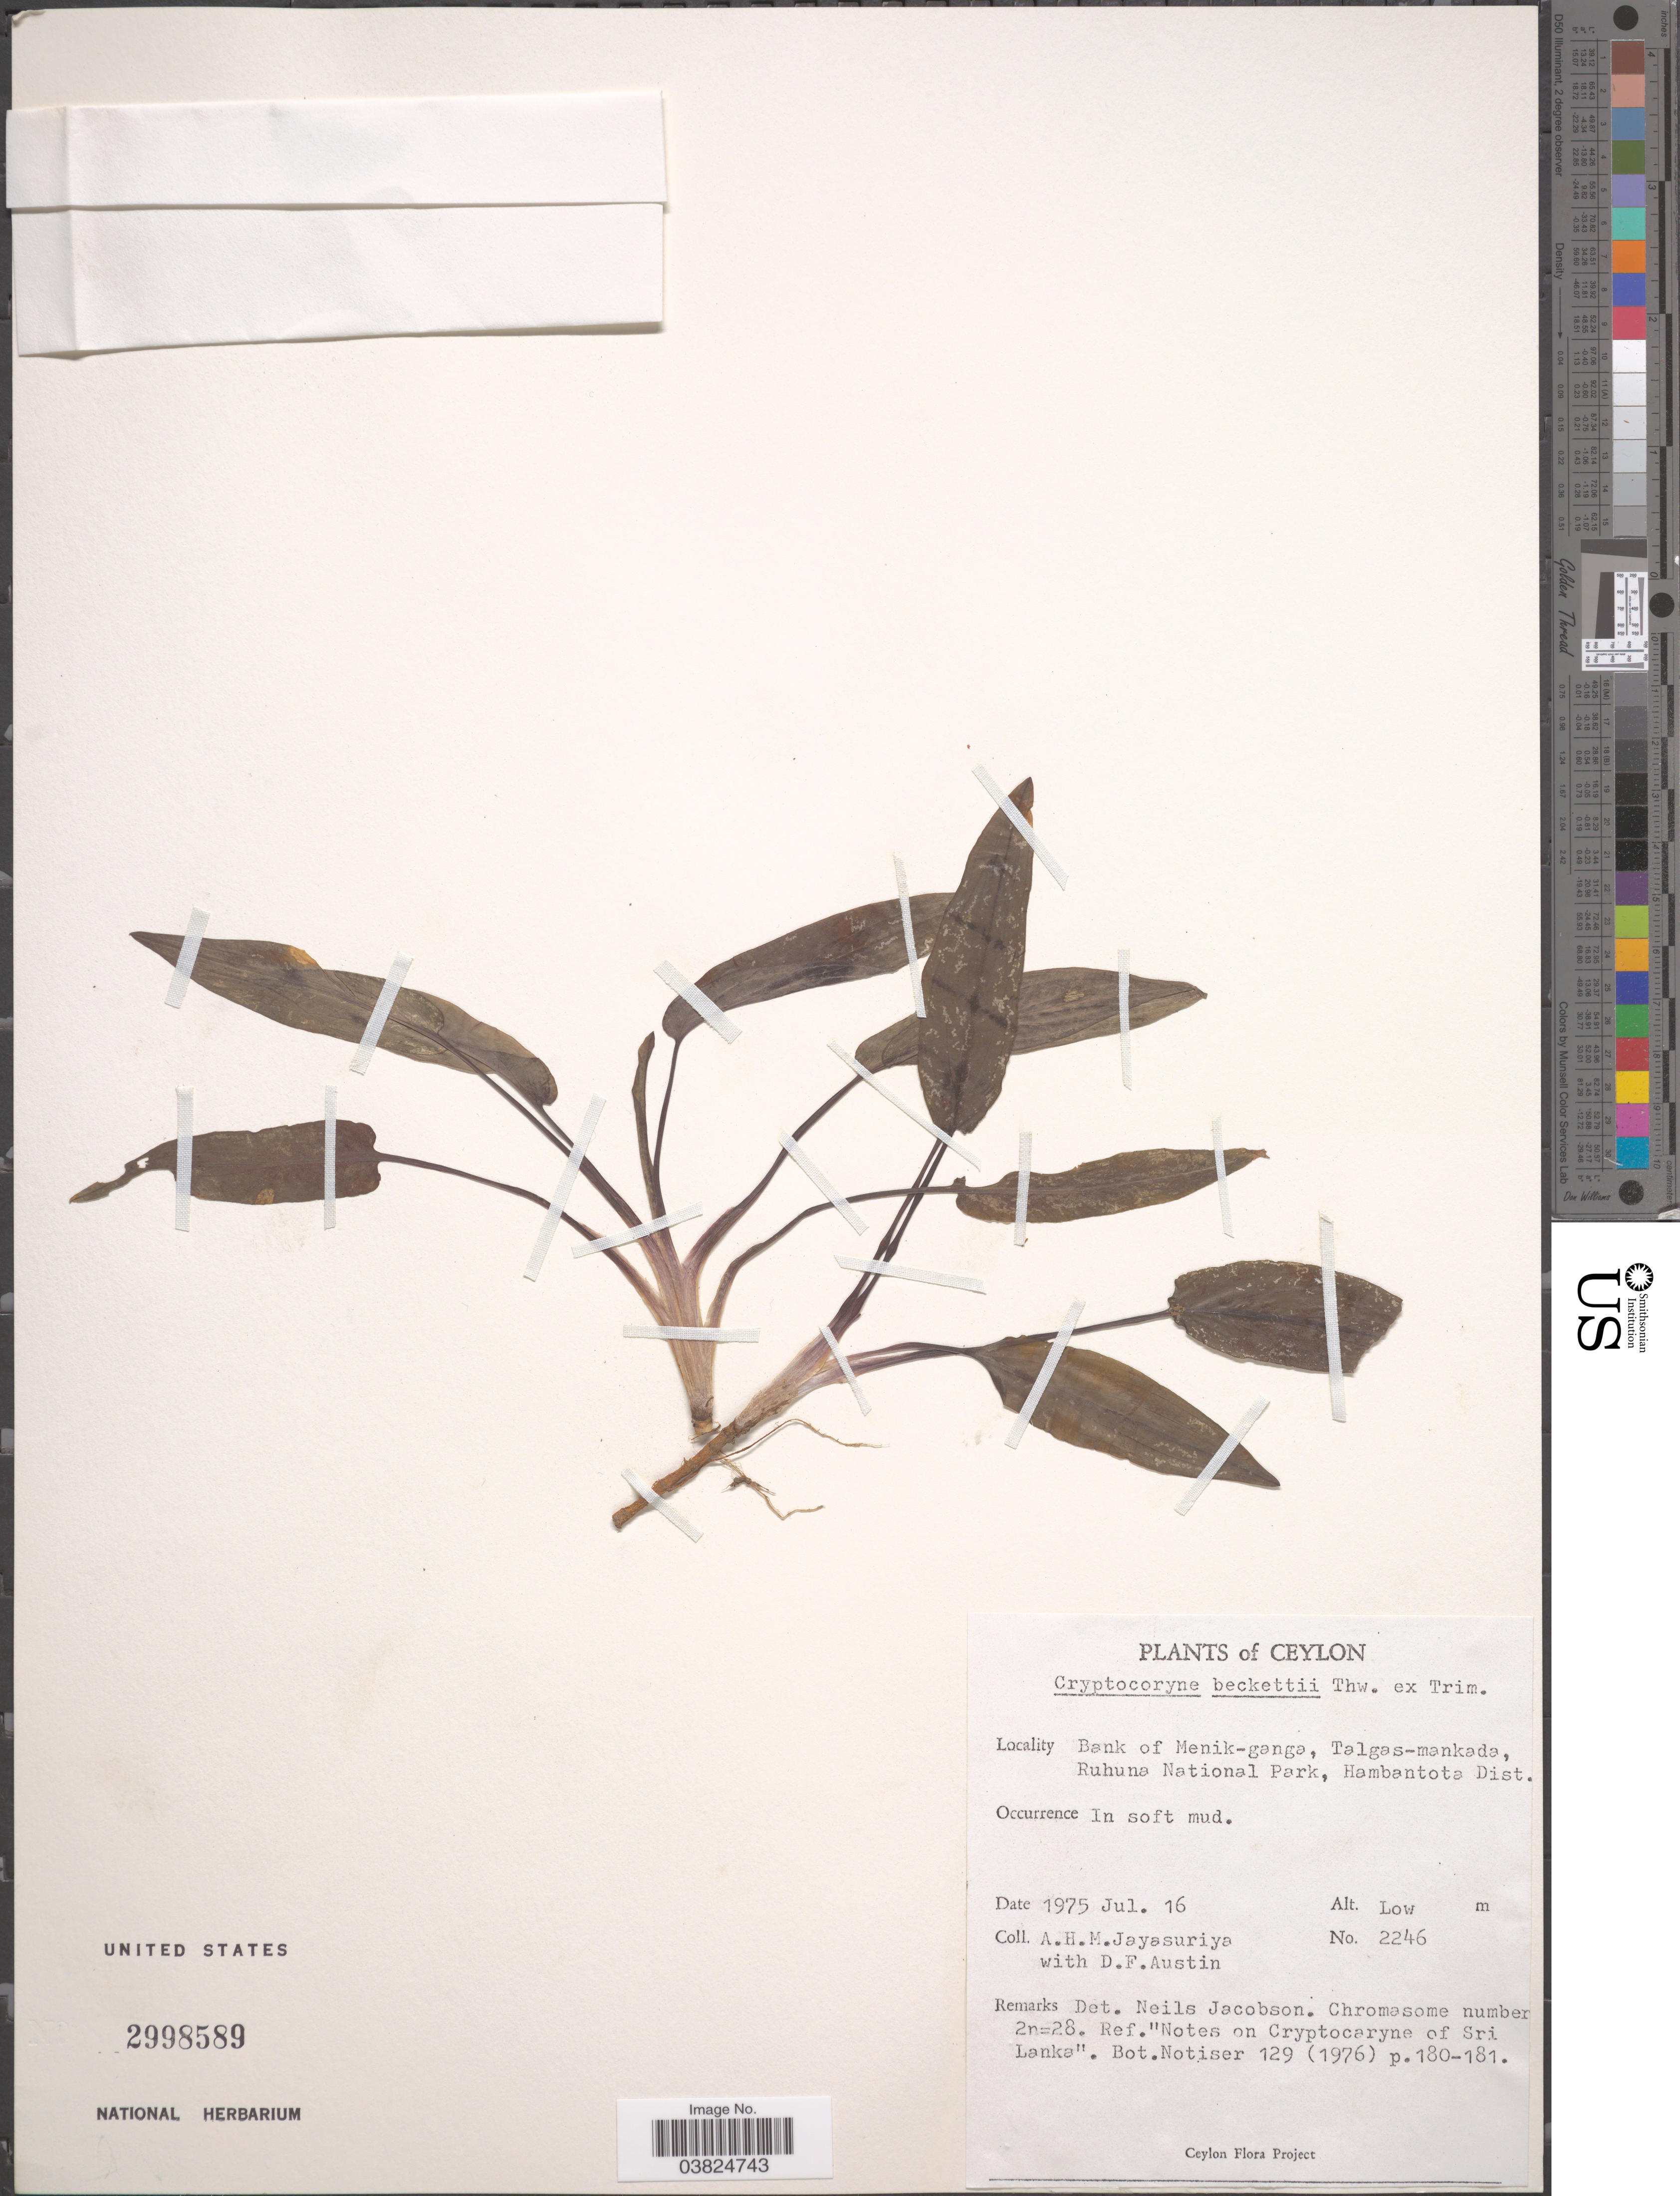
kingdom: Plantae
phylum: Tracheophyta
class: Liliopsida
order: Alismatales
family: Araceae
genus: Cryptocoryne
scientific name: Cryptocoryne beckettii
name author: Thuill. ex Trim.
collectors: A. H. Jayasuriya & D. Austin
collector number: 2246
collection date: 1975-07-16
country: Sri Lanka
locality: Ceylon. Bank of Menik-ganga, Talgas-mankada, Ruhuna National Park, Hambantota Dist.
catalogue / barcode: US 2998589